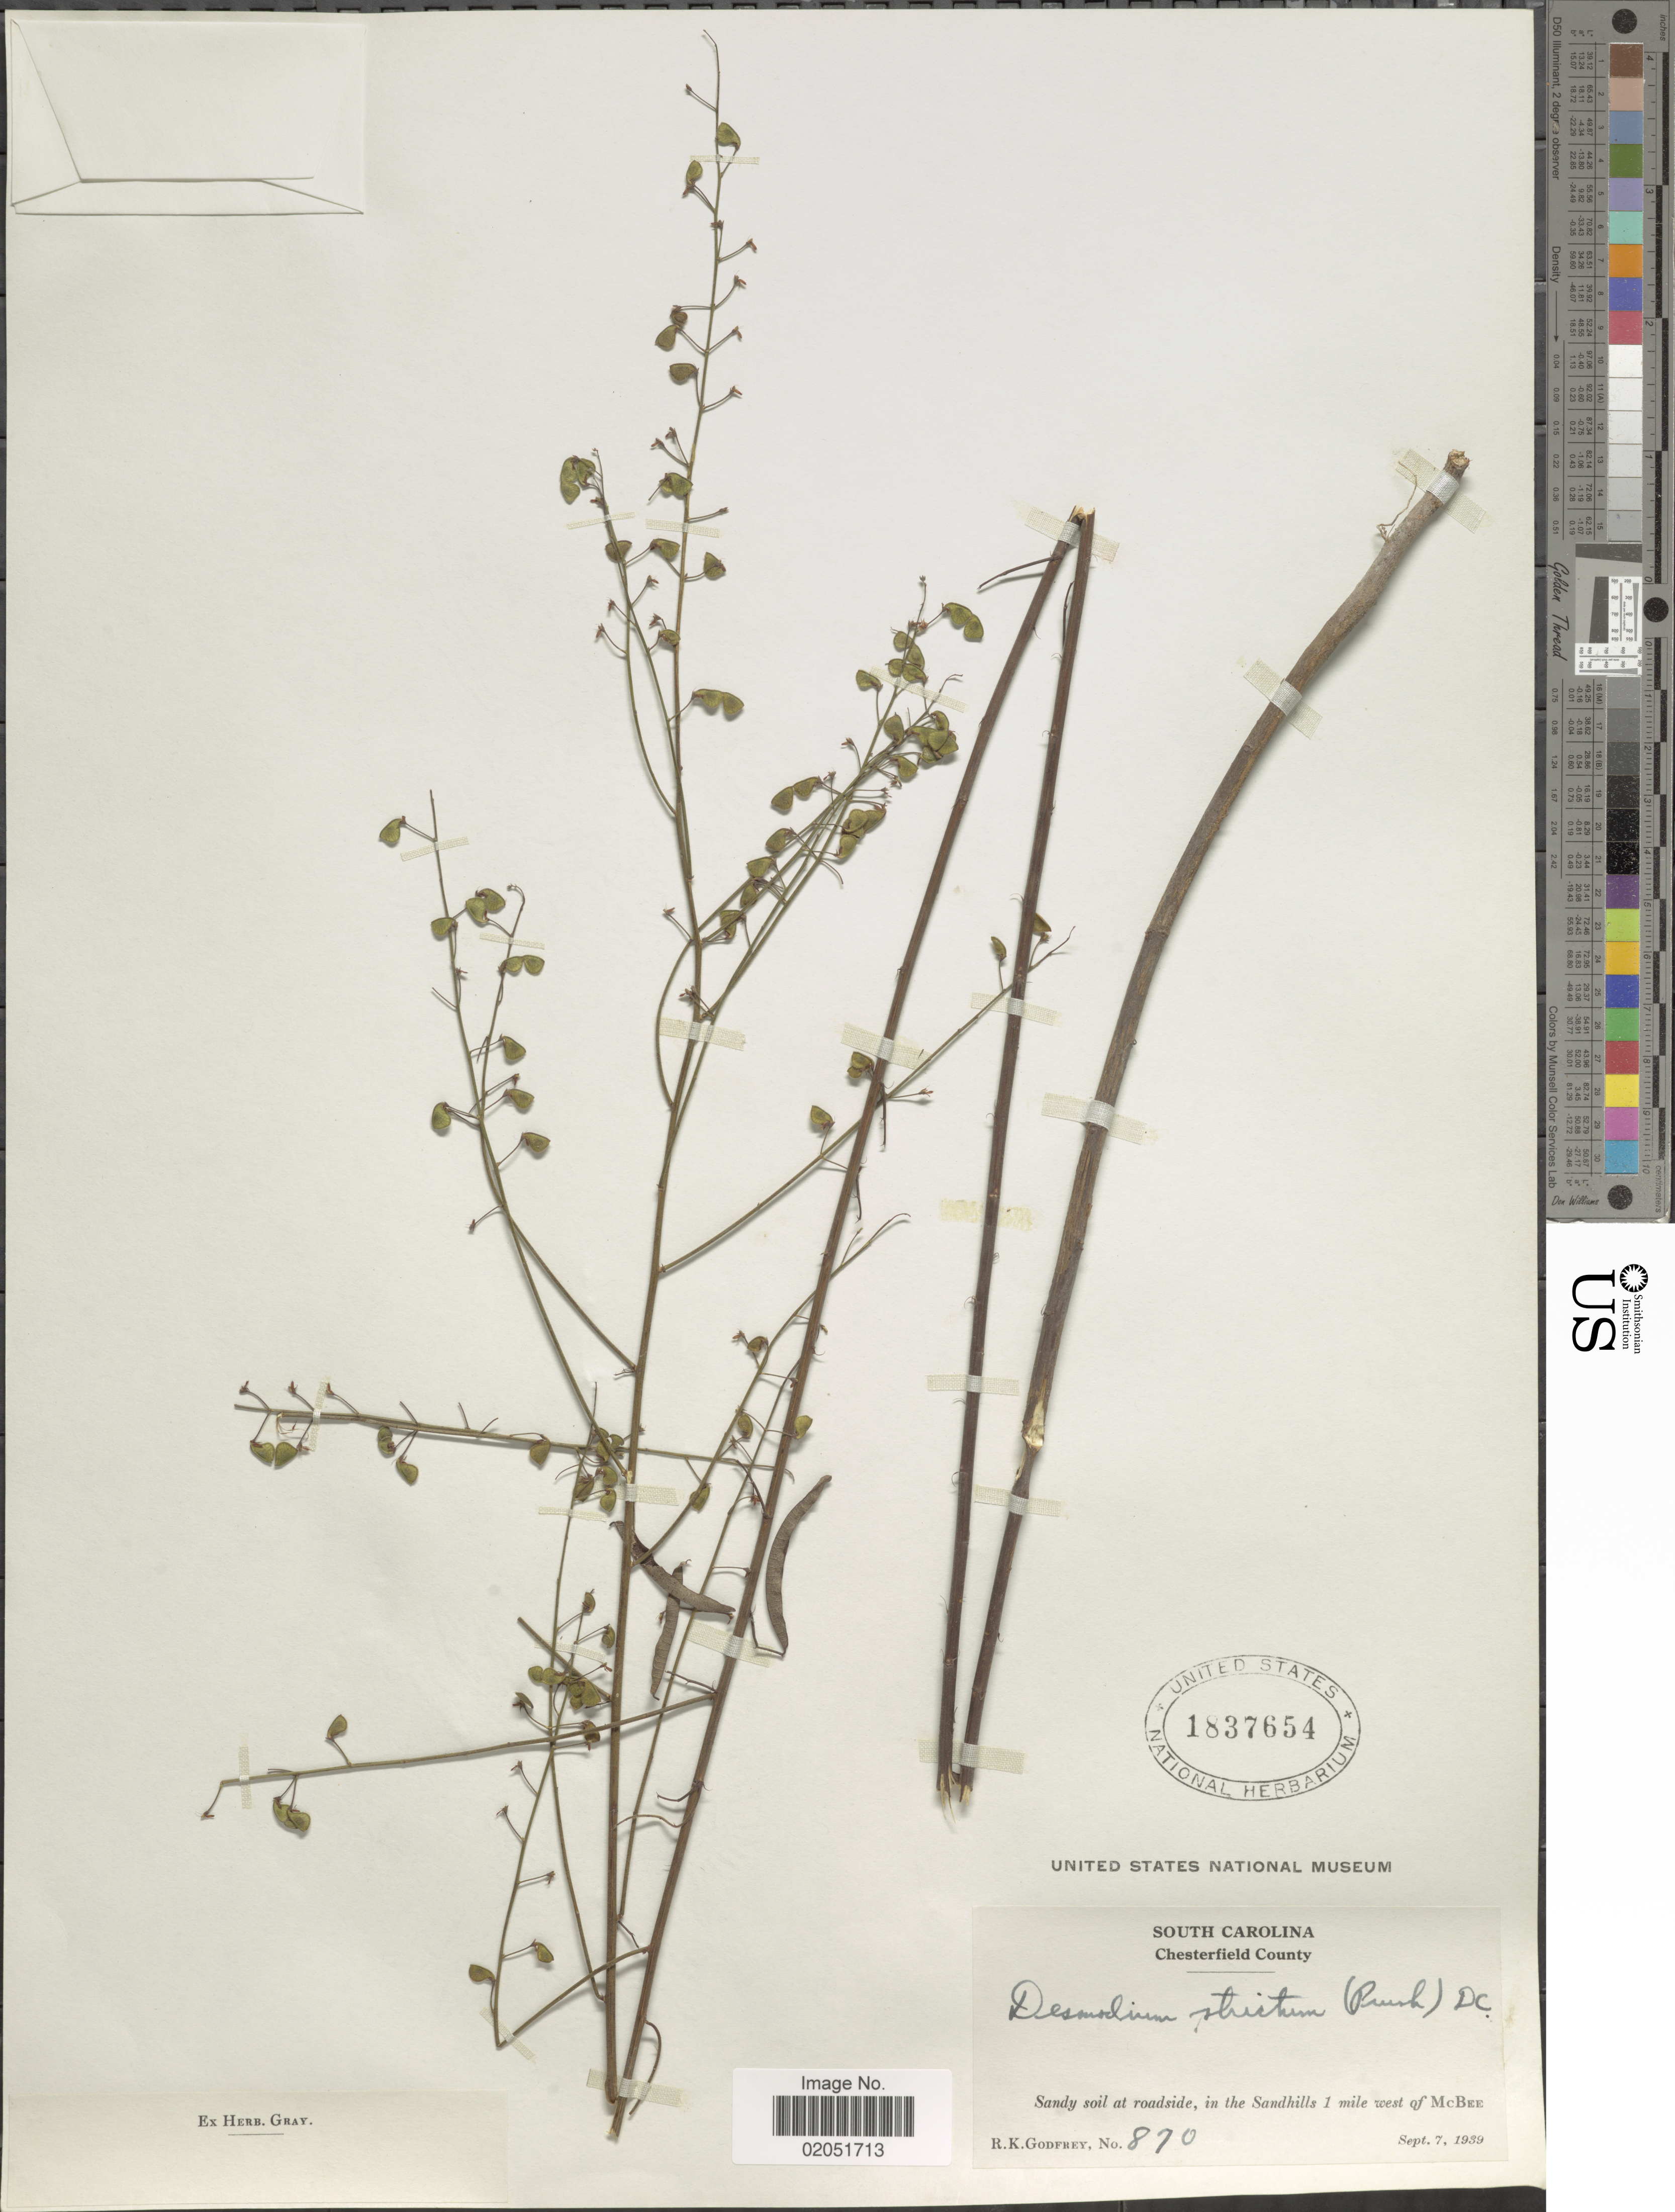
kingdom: Plantae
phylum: Tracheophyta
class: Magnoliopsida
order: Fabales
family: Fabaceae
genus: Desmodium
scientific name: Desmodium strictum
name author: (Pursh) DC.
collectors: R. K. Godfrey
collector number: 870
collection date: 1939-09-07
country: United States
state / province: South Carolina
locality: Chesterfield County, In the Sandhills 1 mile west of McBee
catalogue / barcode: US 1837654